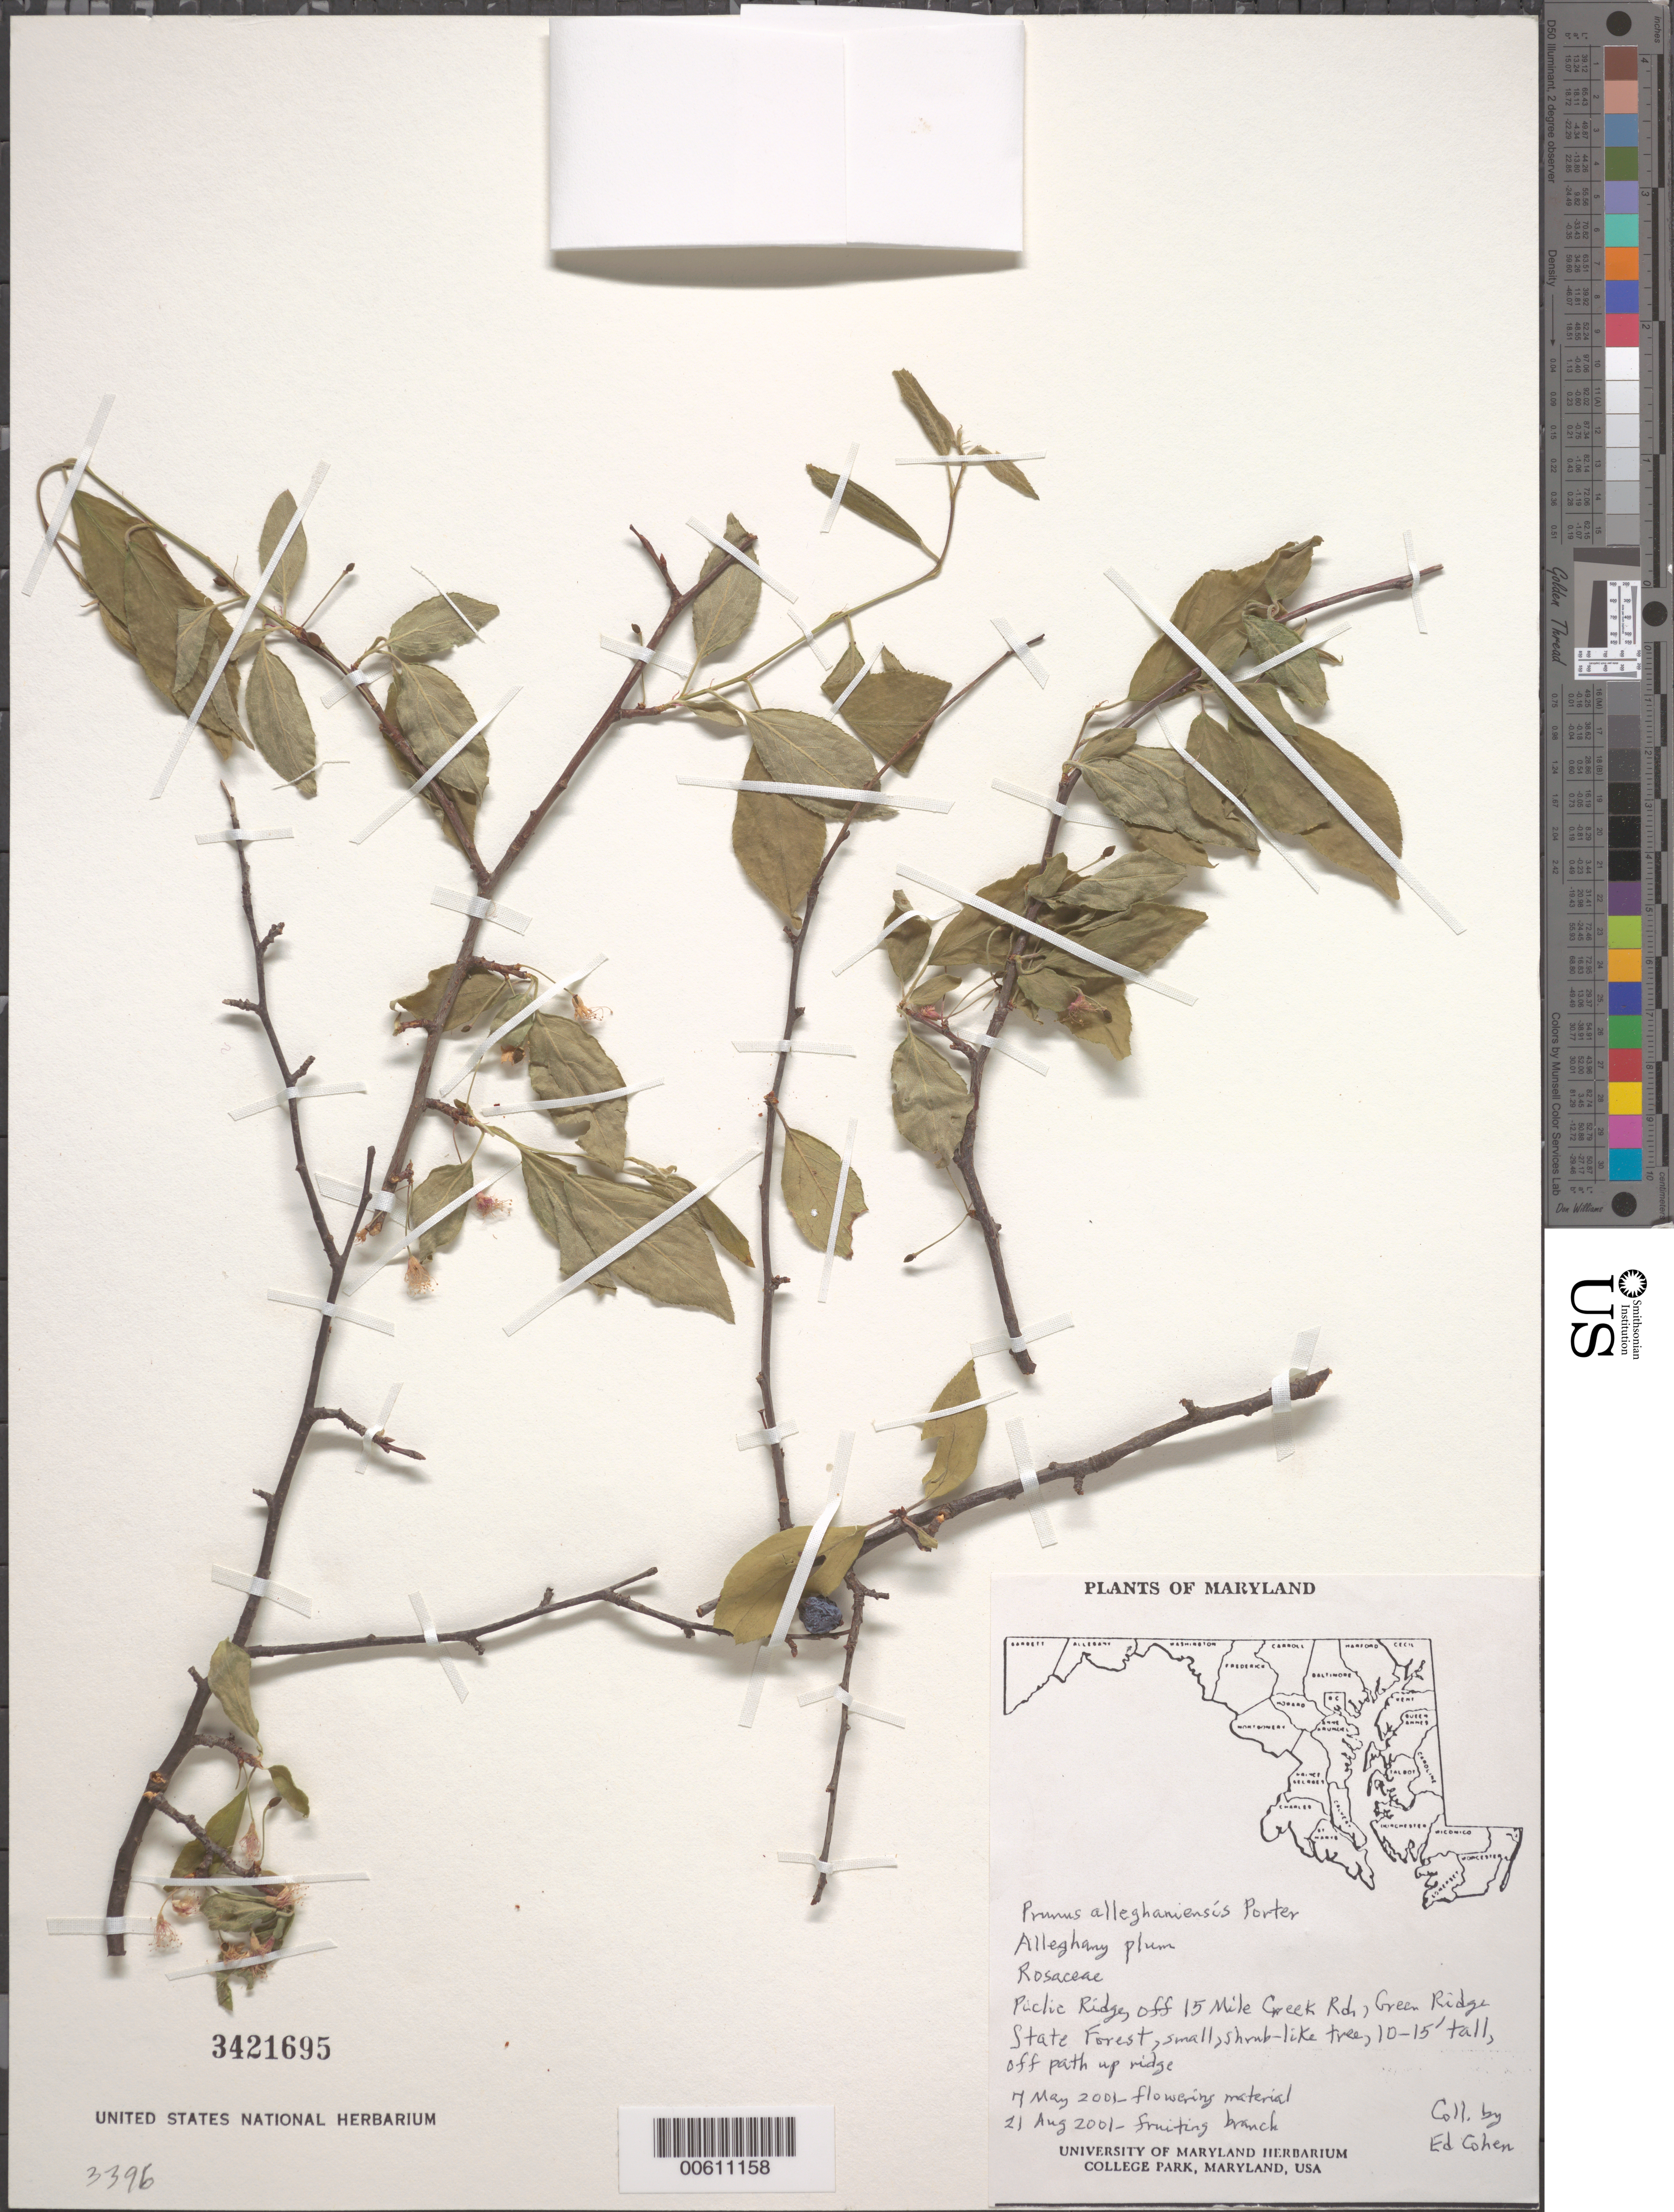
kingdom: Plantae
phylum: Tracheophyta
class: Magnoliopsida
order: Rosales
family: Rosaceae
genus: Prunus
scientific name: Prunus alleghaniensis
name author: Porter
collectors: E. Cohen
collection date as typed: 07 May 2001 and 21 Aug 2001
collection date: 2001-05-07,2001-08-21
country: United States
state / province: Maryland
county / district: Allegany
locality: Green Ridge State Forest, picnic ridge off 15-mile Creek Rd.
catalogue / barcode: US 3421695